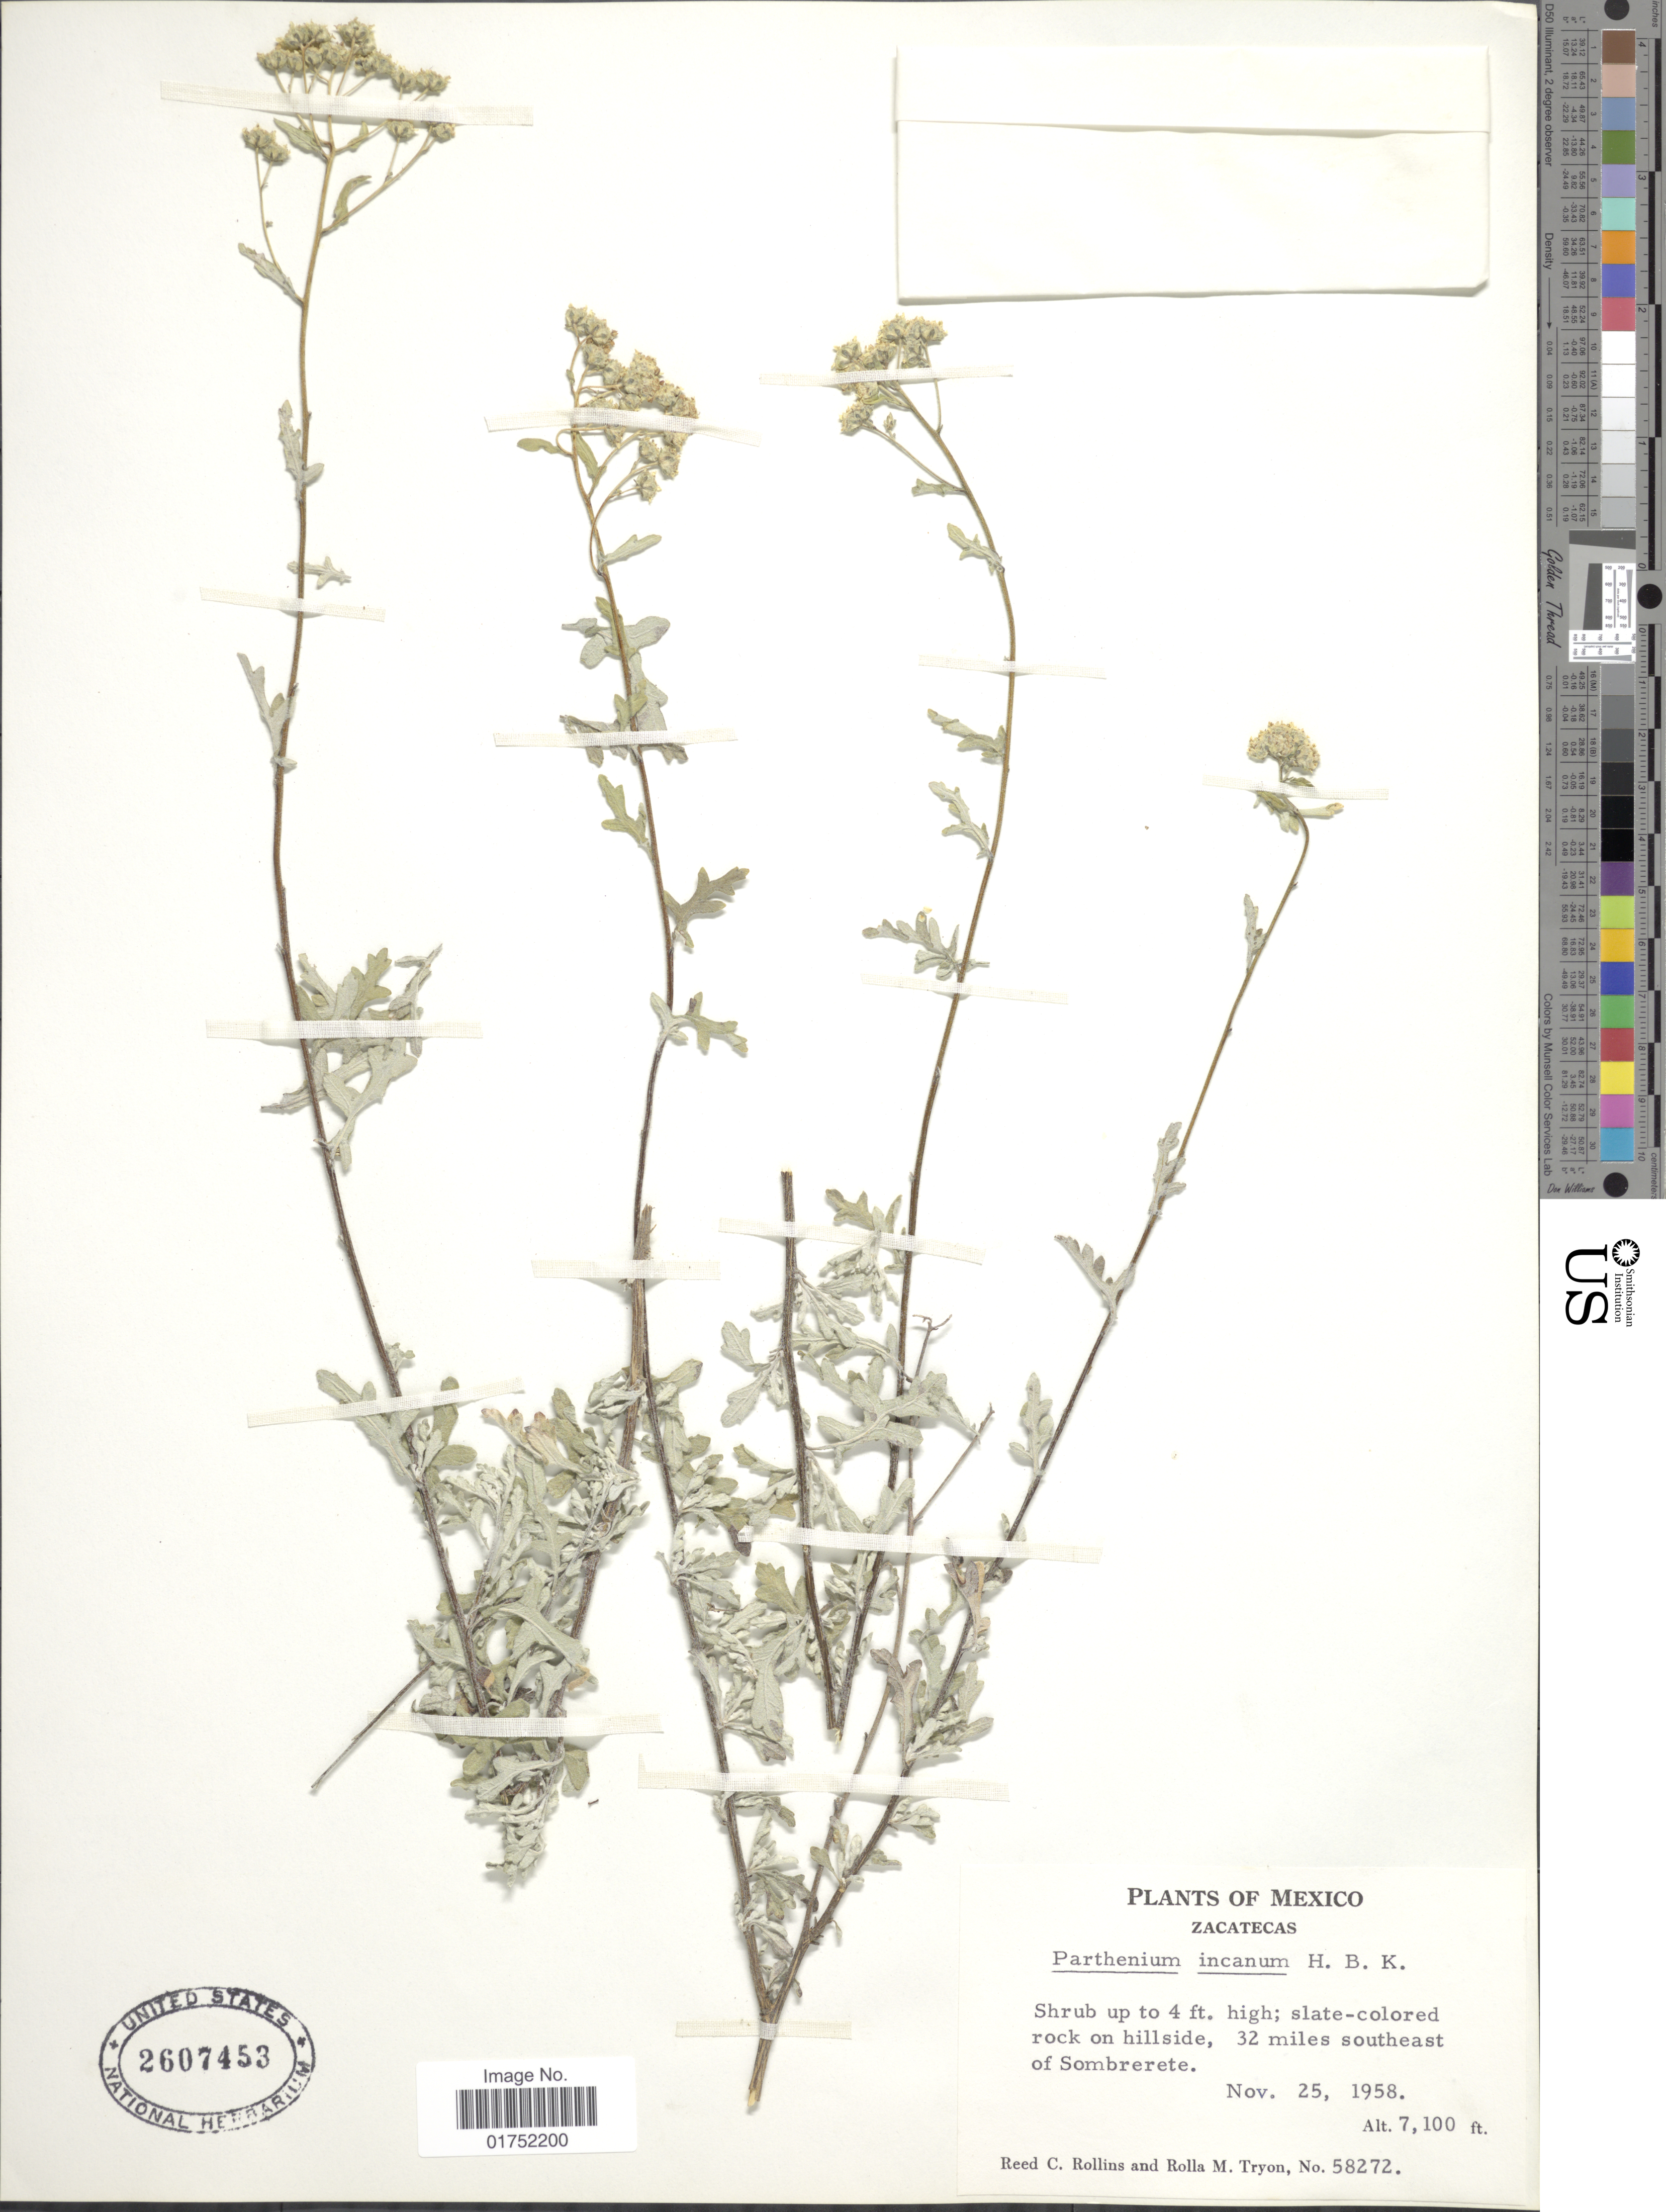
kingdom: Plantae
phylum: Tracheophyta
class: Magnoliopsida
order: Asterales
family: Asteraceae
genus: Parthenium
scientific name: Parthenium incanum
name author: Kunth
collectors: R. C. Rollins & R. M. Tryon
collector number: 58272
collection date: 1958-11-25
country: Mexico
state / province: Zacatecas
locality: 32 miles southeast of Sombrerete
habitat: slate colored rock on hillside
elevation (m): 2164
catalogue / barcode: US 2607453